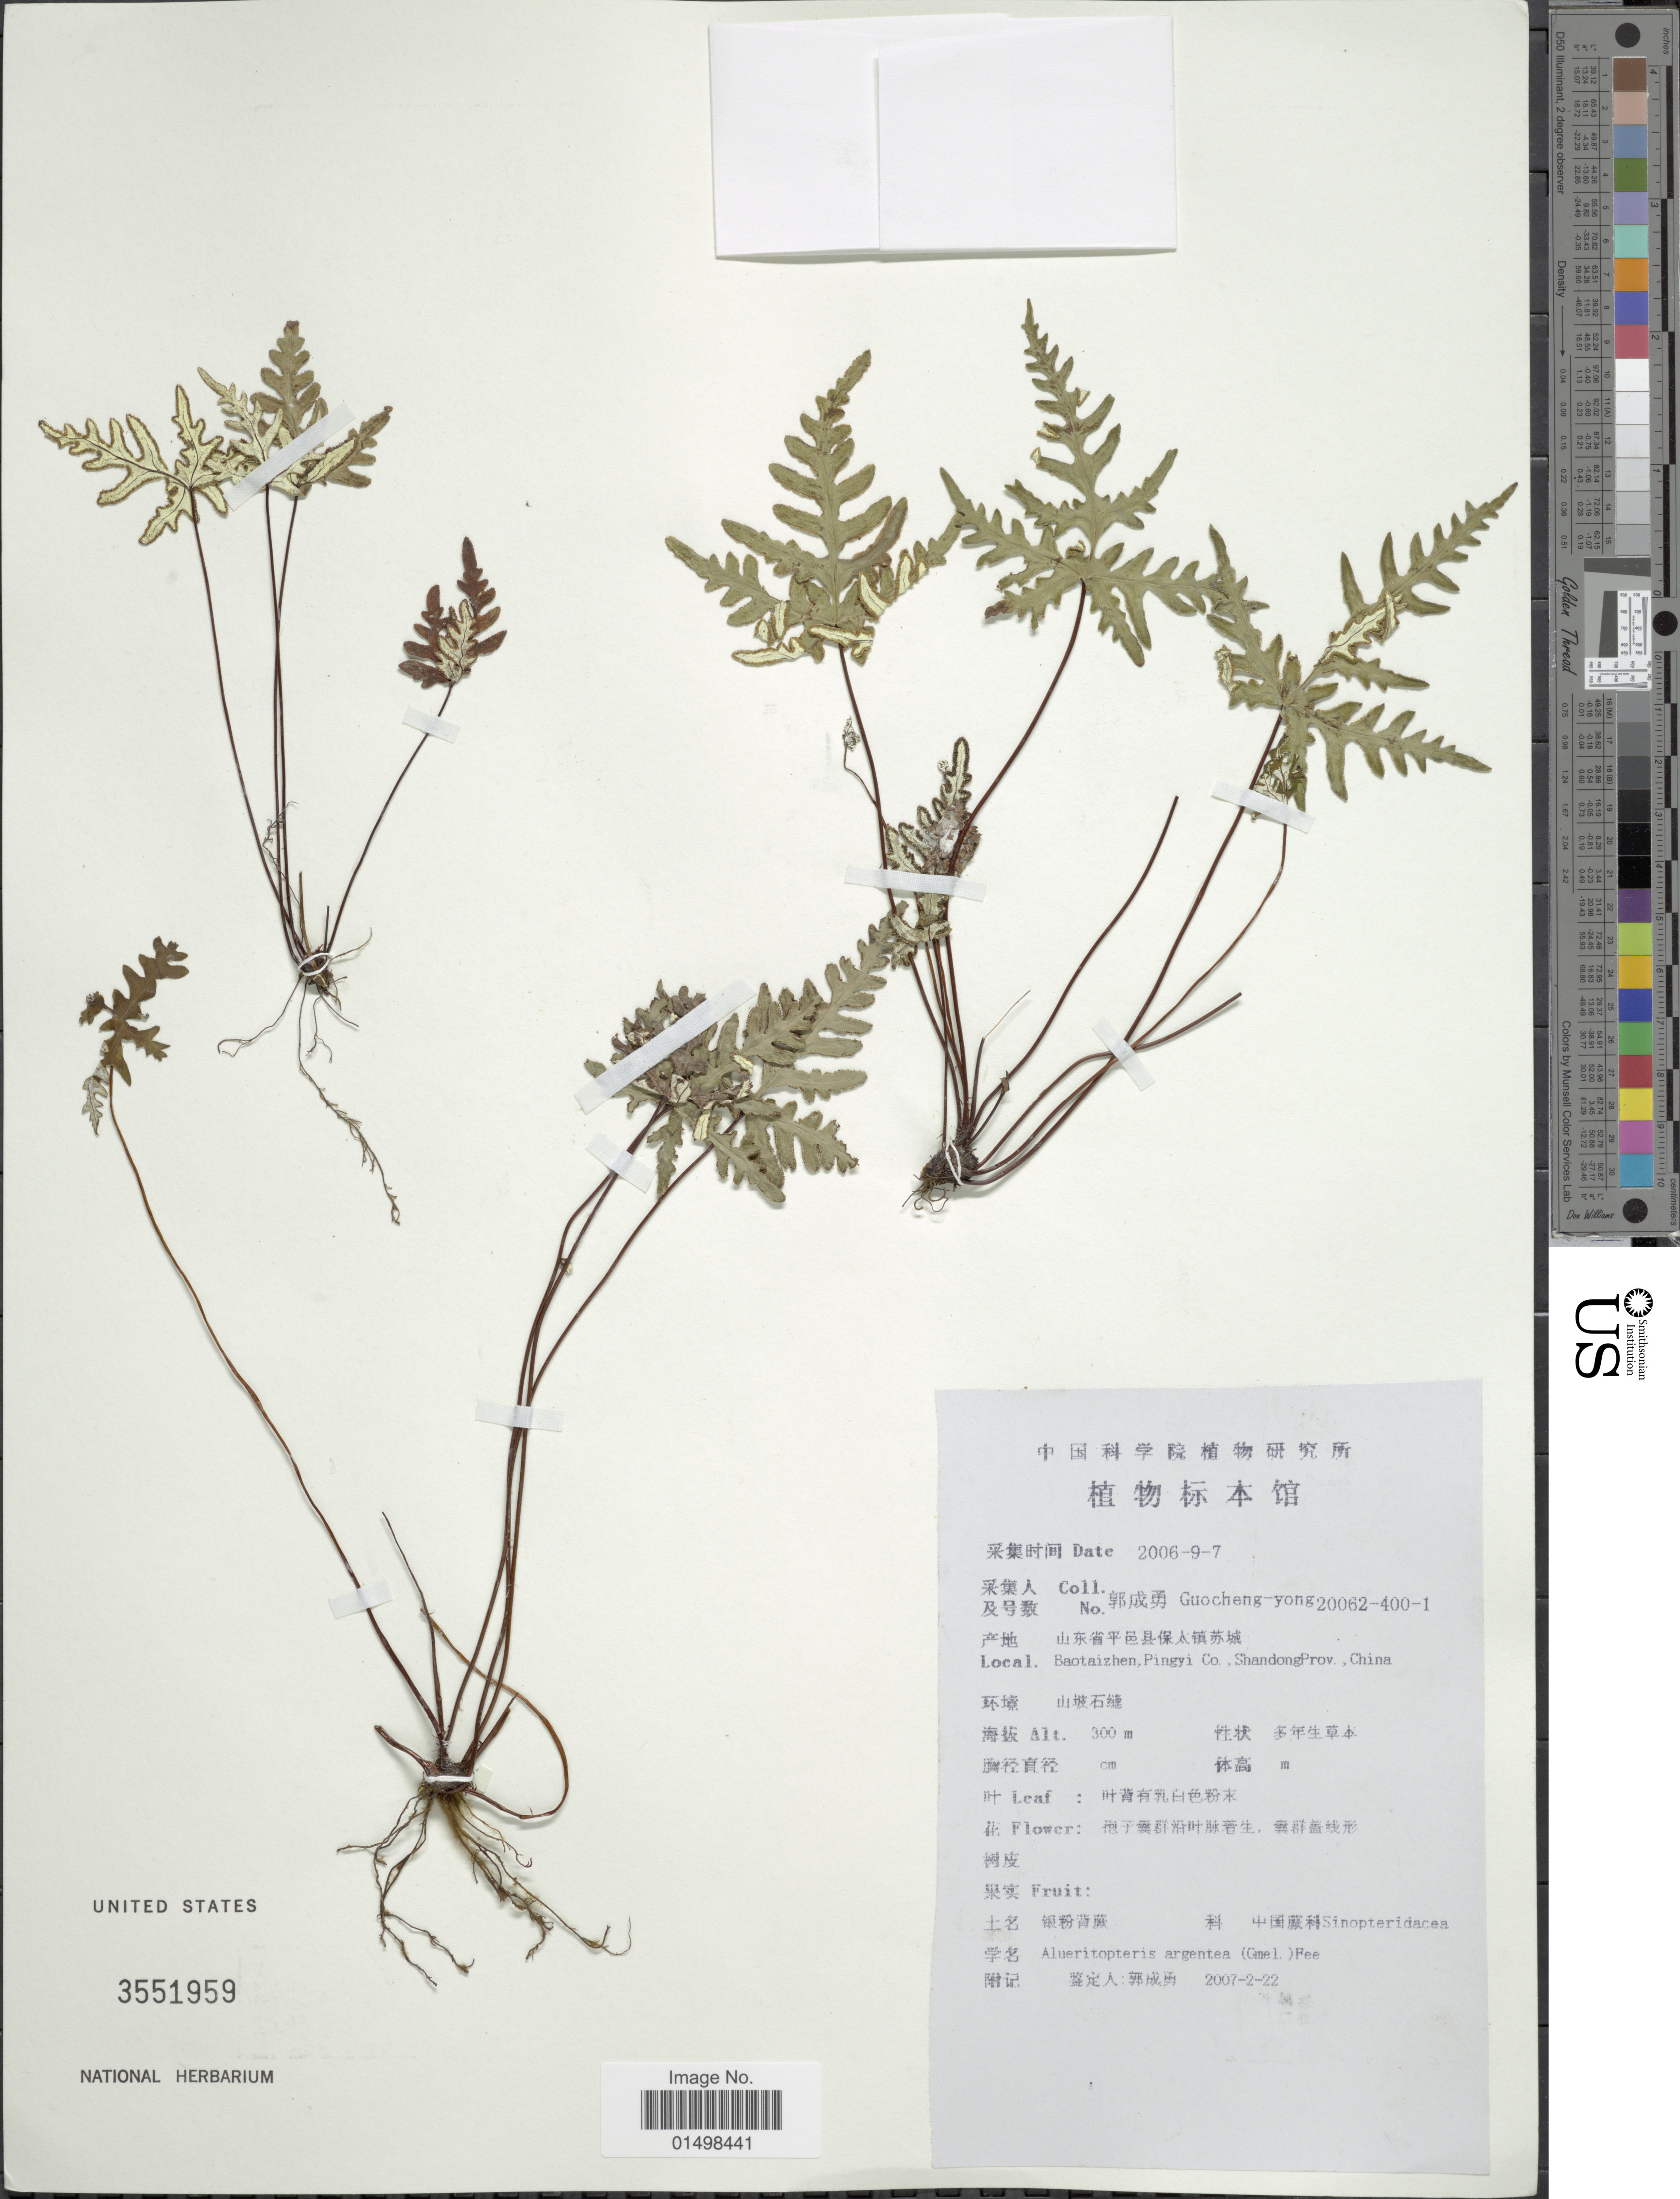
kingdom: Plantae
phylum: Tracheophyta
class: Polypodiopsida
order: Polypodiales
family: Pteridaceae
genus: Aleuritopteris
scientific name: Aleuritopteris argentea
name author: (S.G. Gmel.) Fée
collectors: Guo cheng-yong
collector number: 20062-400-1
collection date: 2006-09-07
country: China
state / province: Shandong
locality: Baotaizhen, Pingyi Co., ShandongProv., China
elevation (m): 300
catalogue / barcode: US 3551959